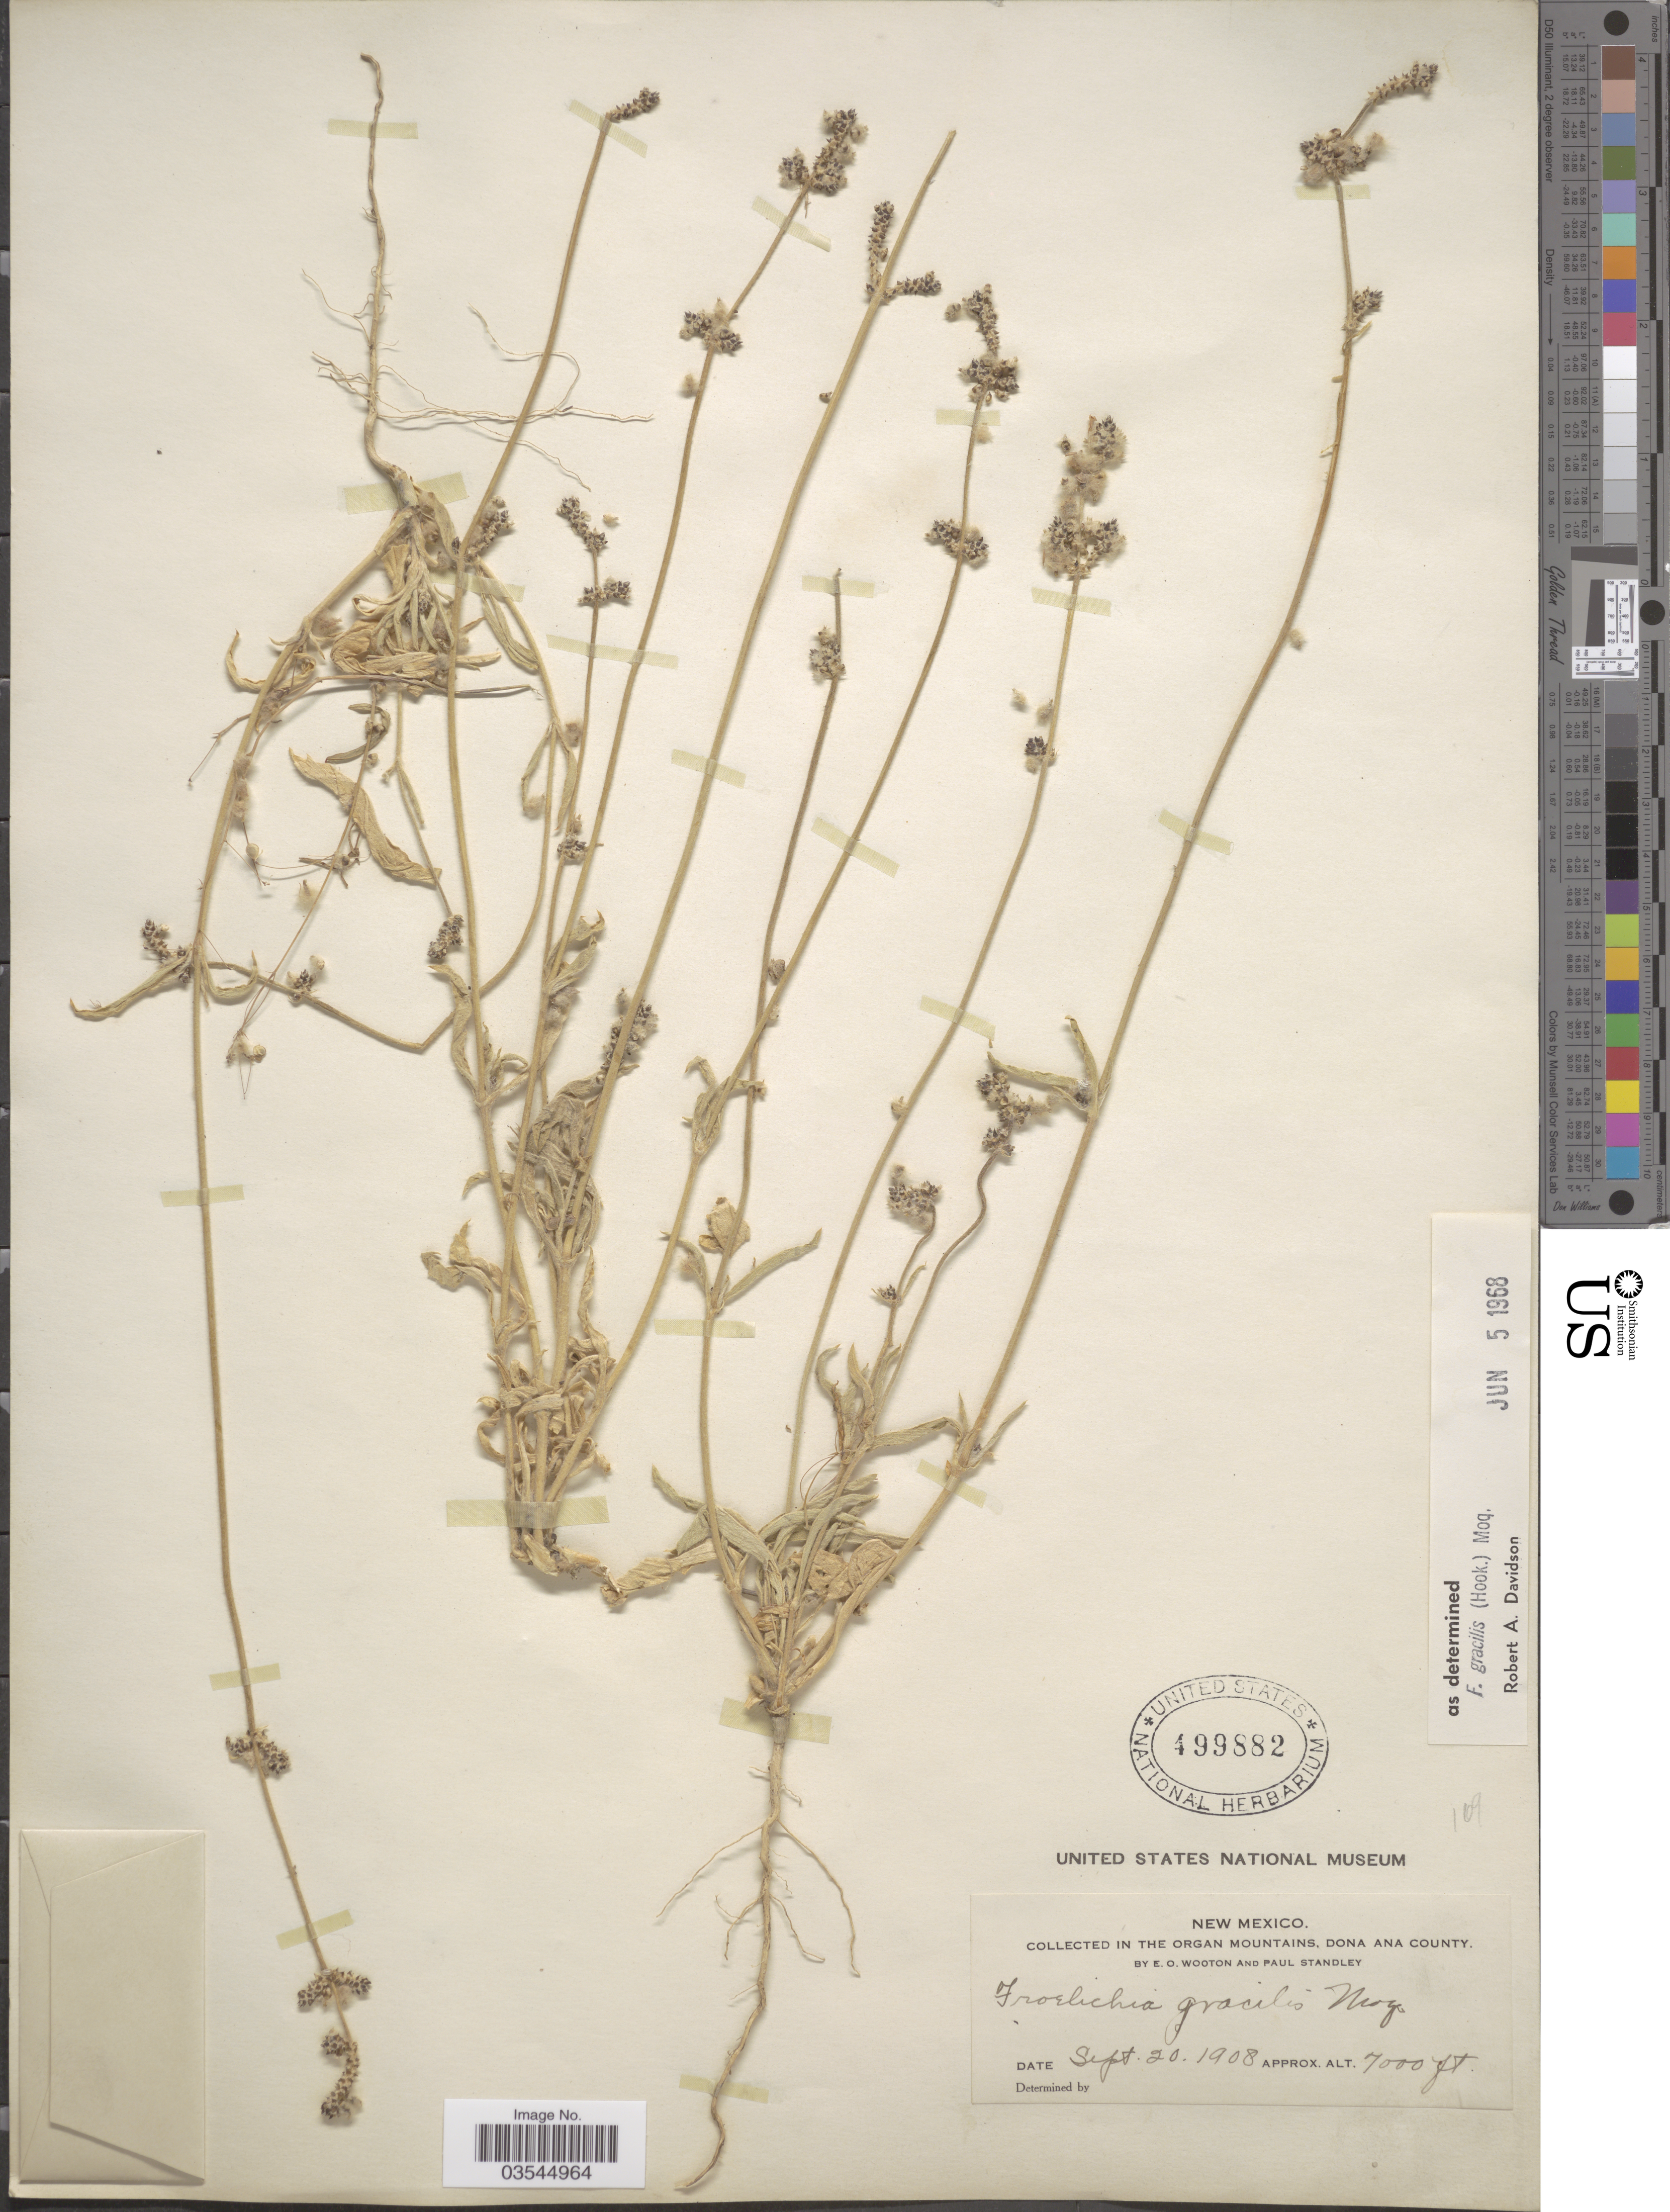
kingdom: Plantae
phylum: Tracheophyta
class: Magnoliopsida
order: Caryophyllales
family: Amaranthaceae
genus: Froelichia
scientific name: Froelichia gracilis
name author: (Hook.) Moq.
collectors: E. O. Wooton & P. C. Standley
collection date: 1908-09-20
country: United States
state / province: New Mexico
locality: In the Organ Mountains, Dona Ana County.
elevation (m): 2134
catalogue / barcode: US 499882